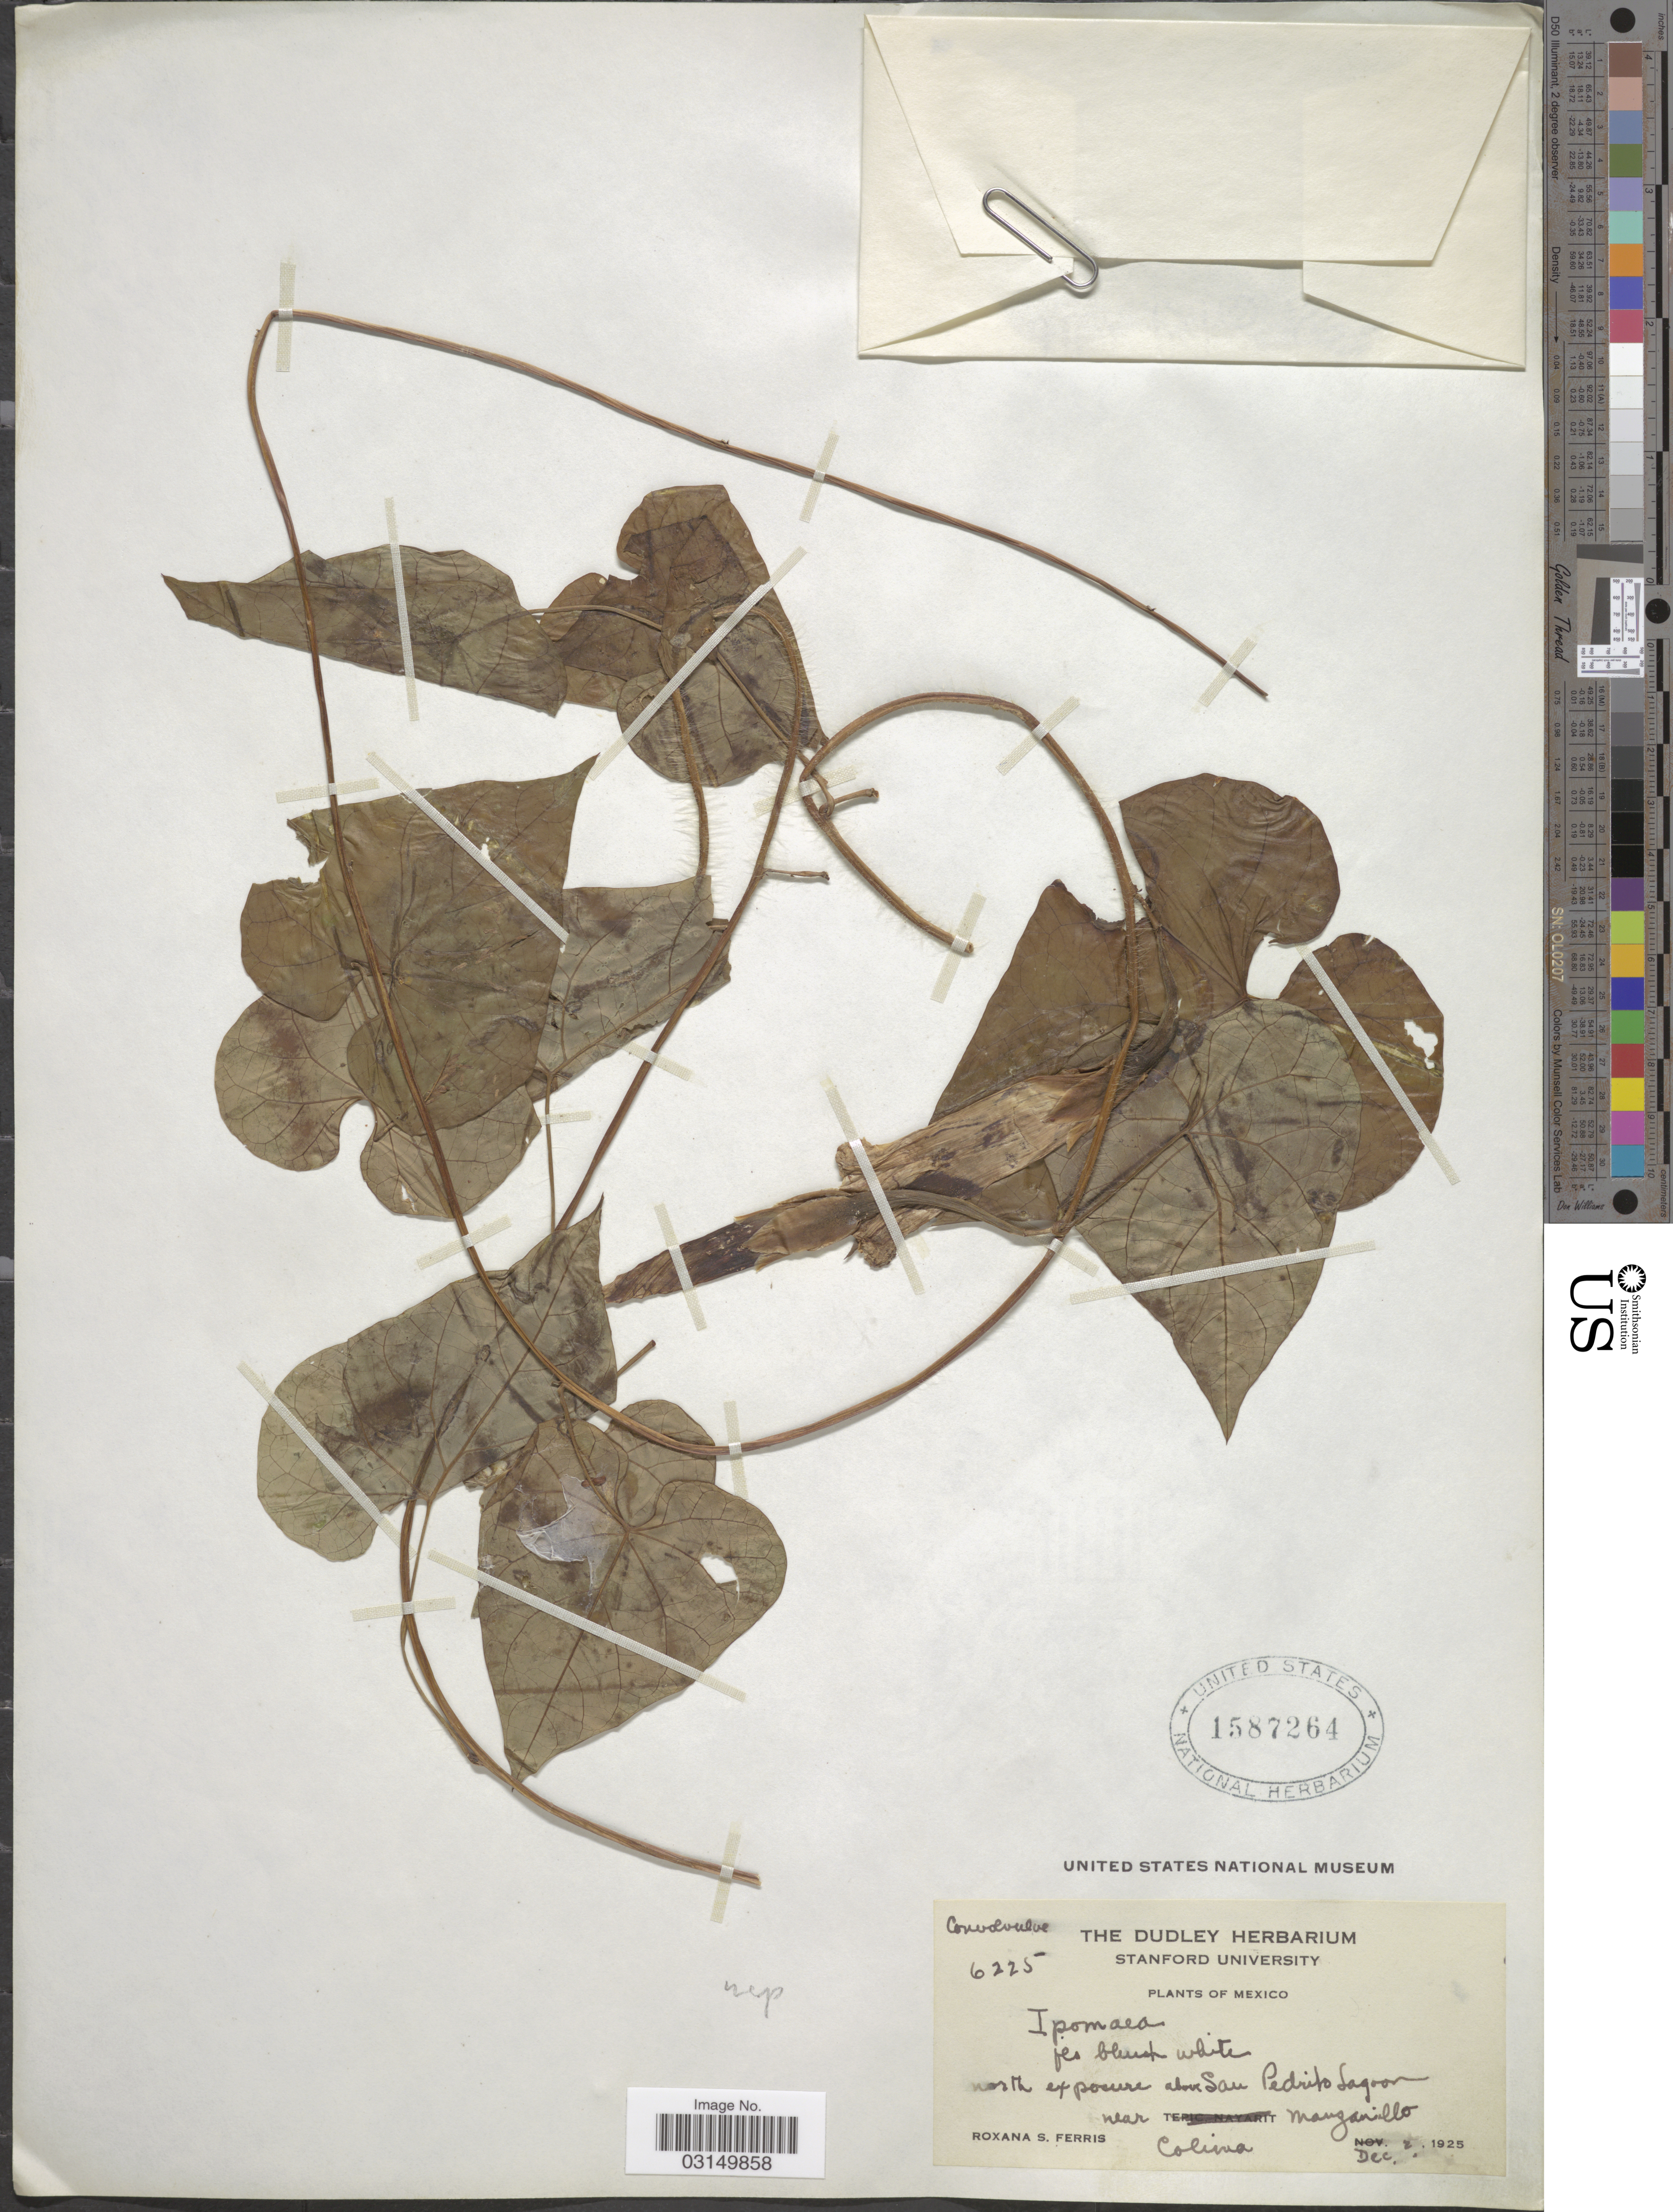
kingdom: Plantae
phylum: Tracheophyta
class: Magnoliopsida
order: Solanales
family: Convolvulaceae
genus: Ipomoea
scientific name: Ipomoea clavata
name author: (G. Don) J.F. Macbr.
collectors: R. S. Ferris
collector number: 6225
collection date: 1925-12-02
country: Mexico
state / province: Colima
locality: North exposure above San Pedrito Lagoon, near Manzanillo.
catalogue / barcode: US 1587264